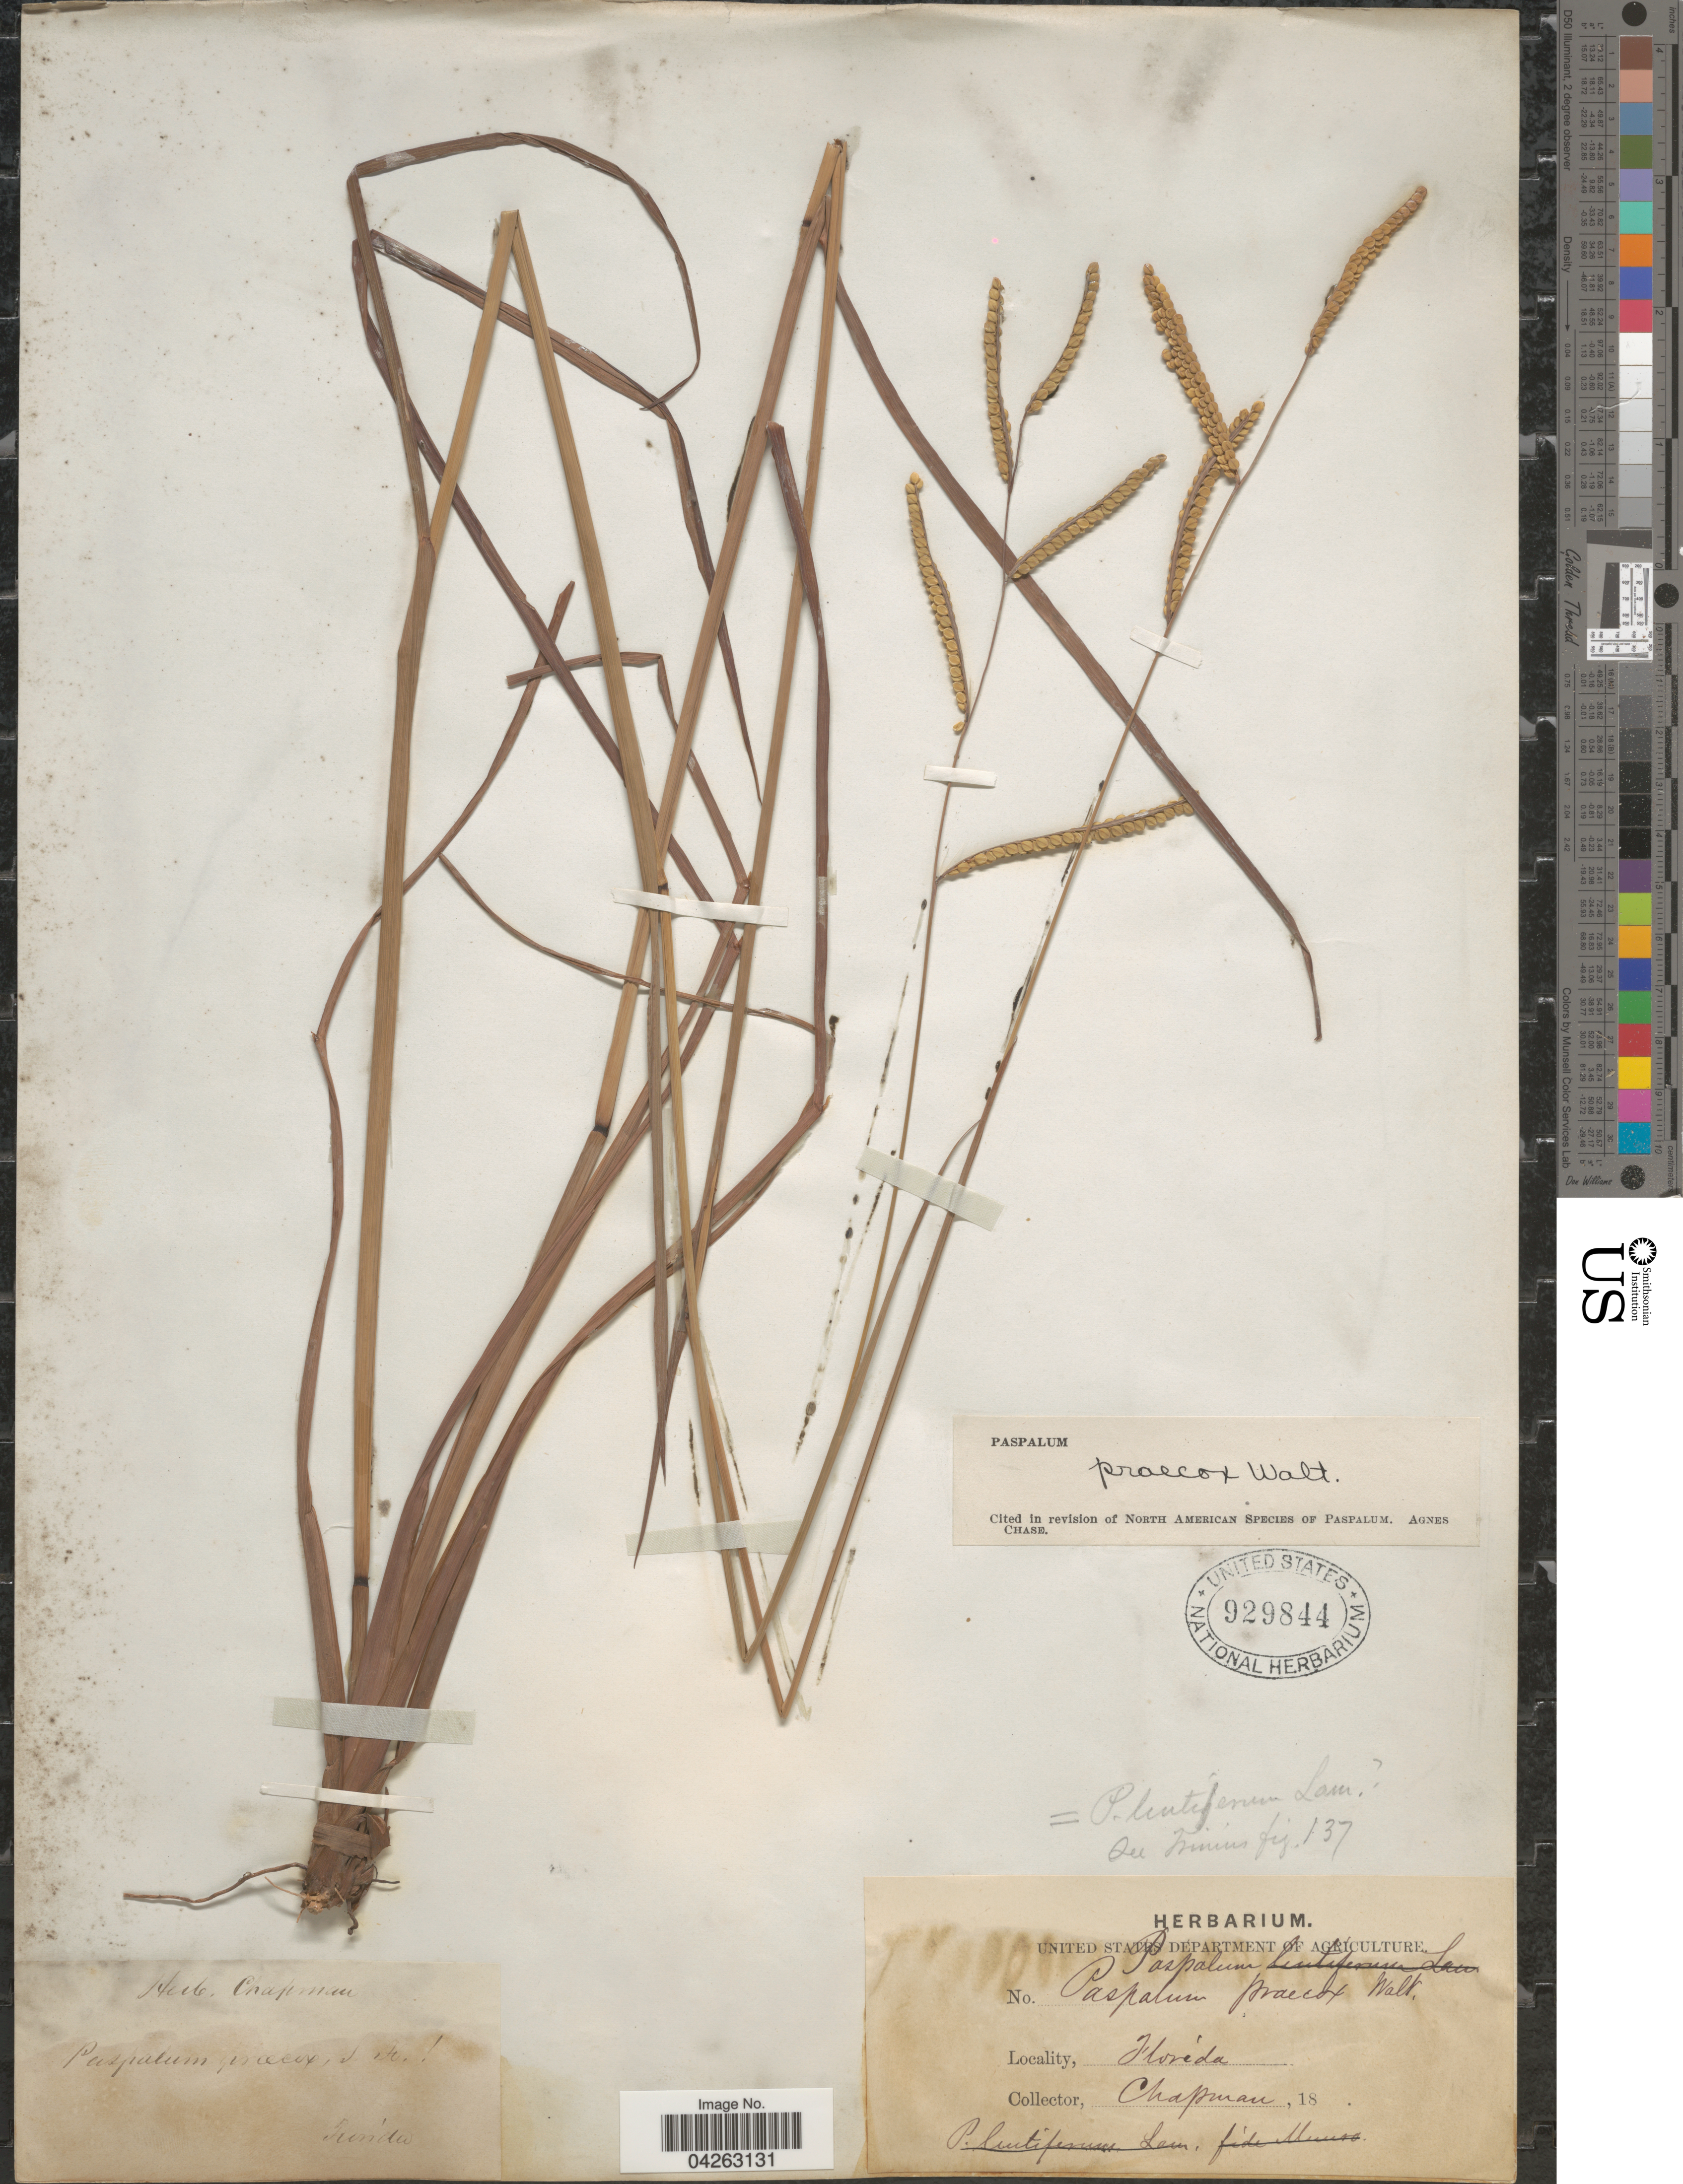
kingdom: Plantae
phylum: Tracheophyta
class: Liliopsida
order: Poales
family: Poaceae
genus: Paspalum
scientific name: Paspalum praecox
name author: Walter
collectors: A. Chapman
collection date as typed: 18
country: United States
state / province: Florida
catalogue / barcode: US 929844